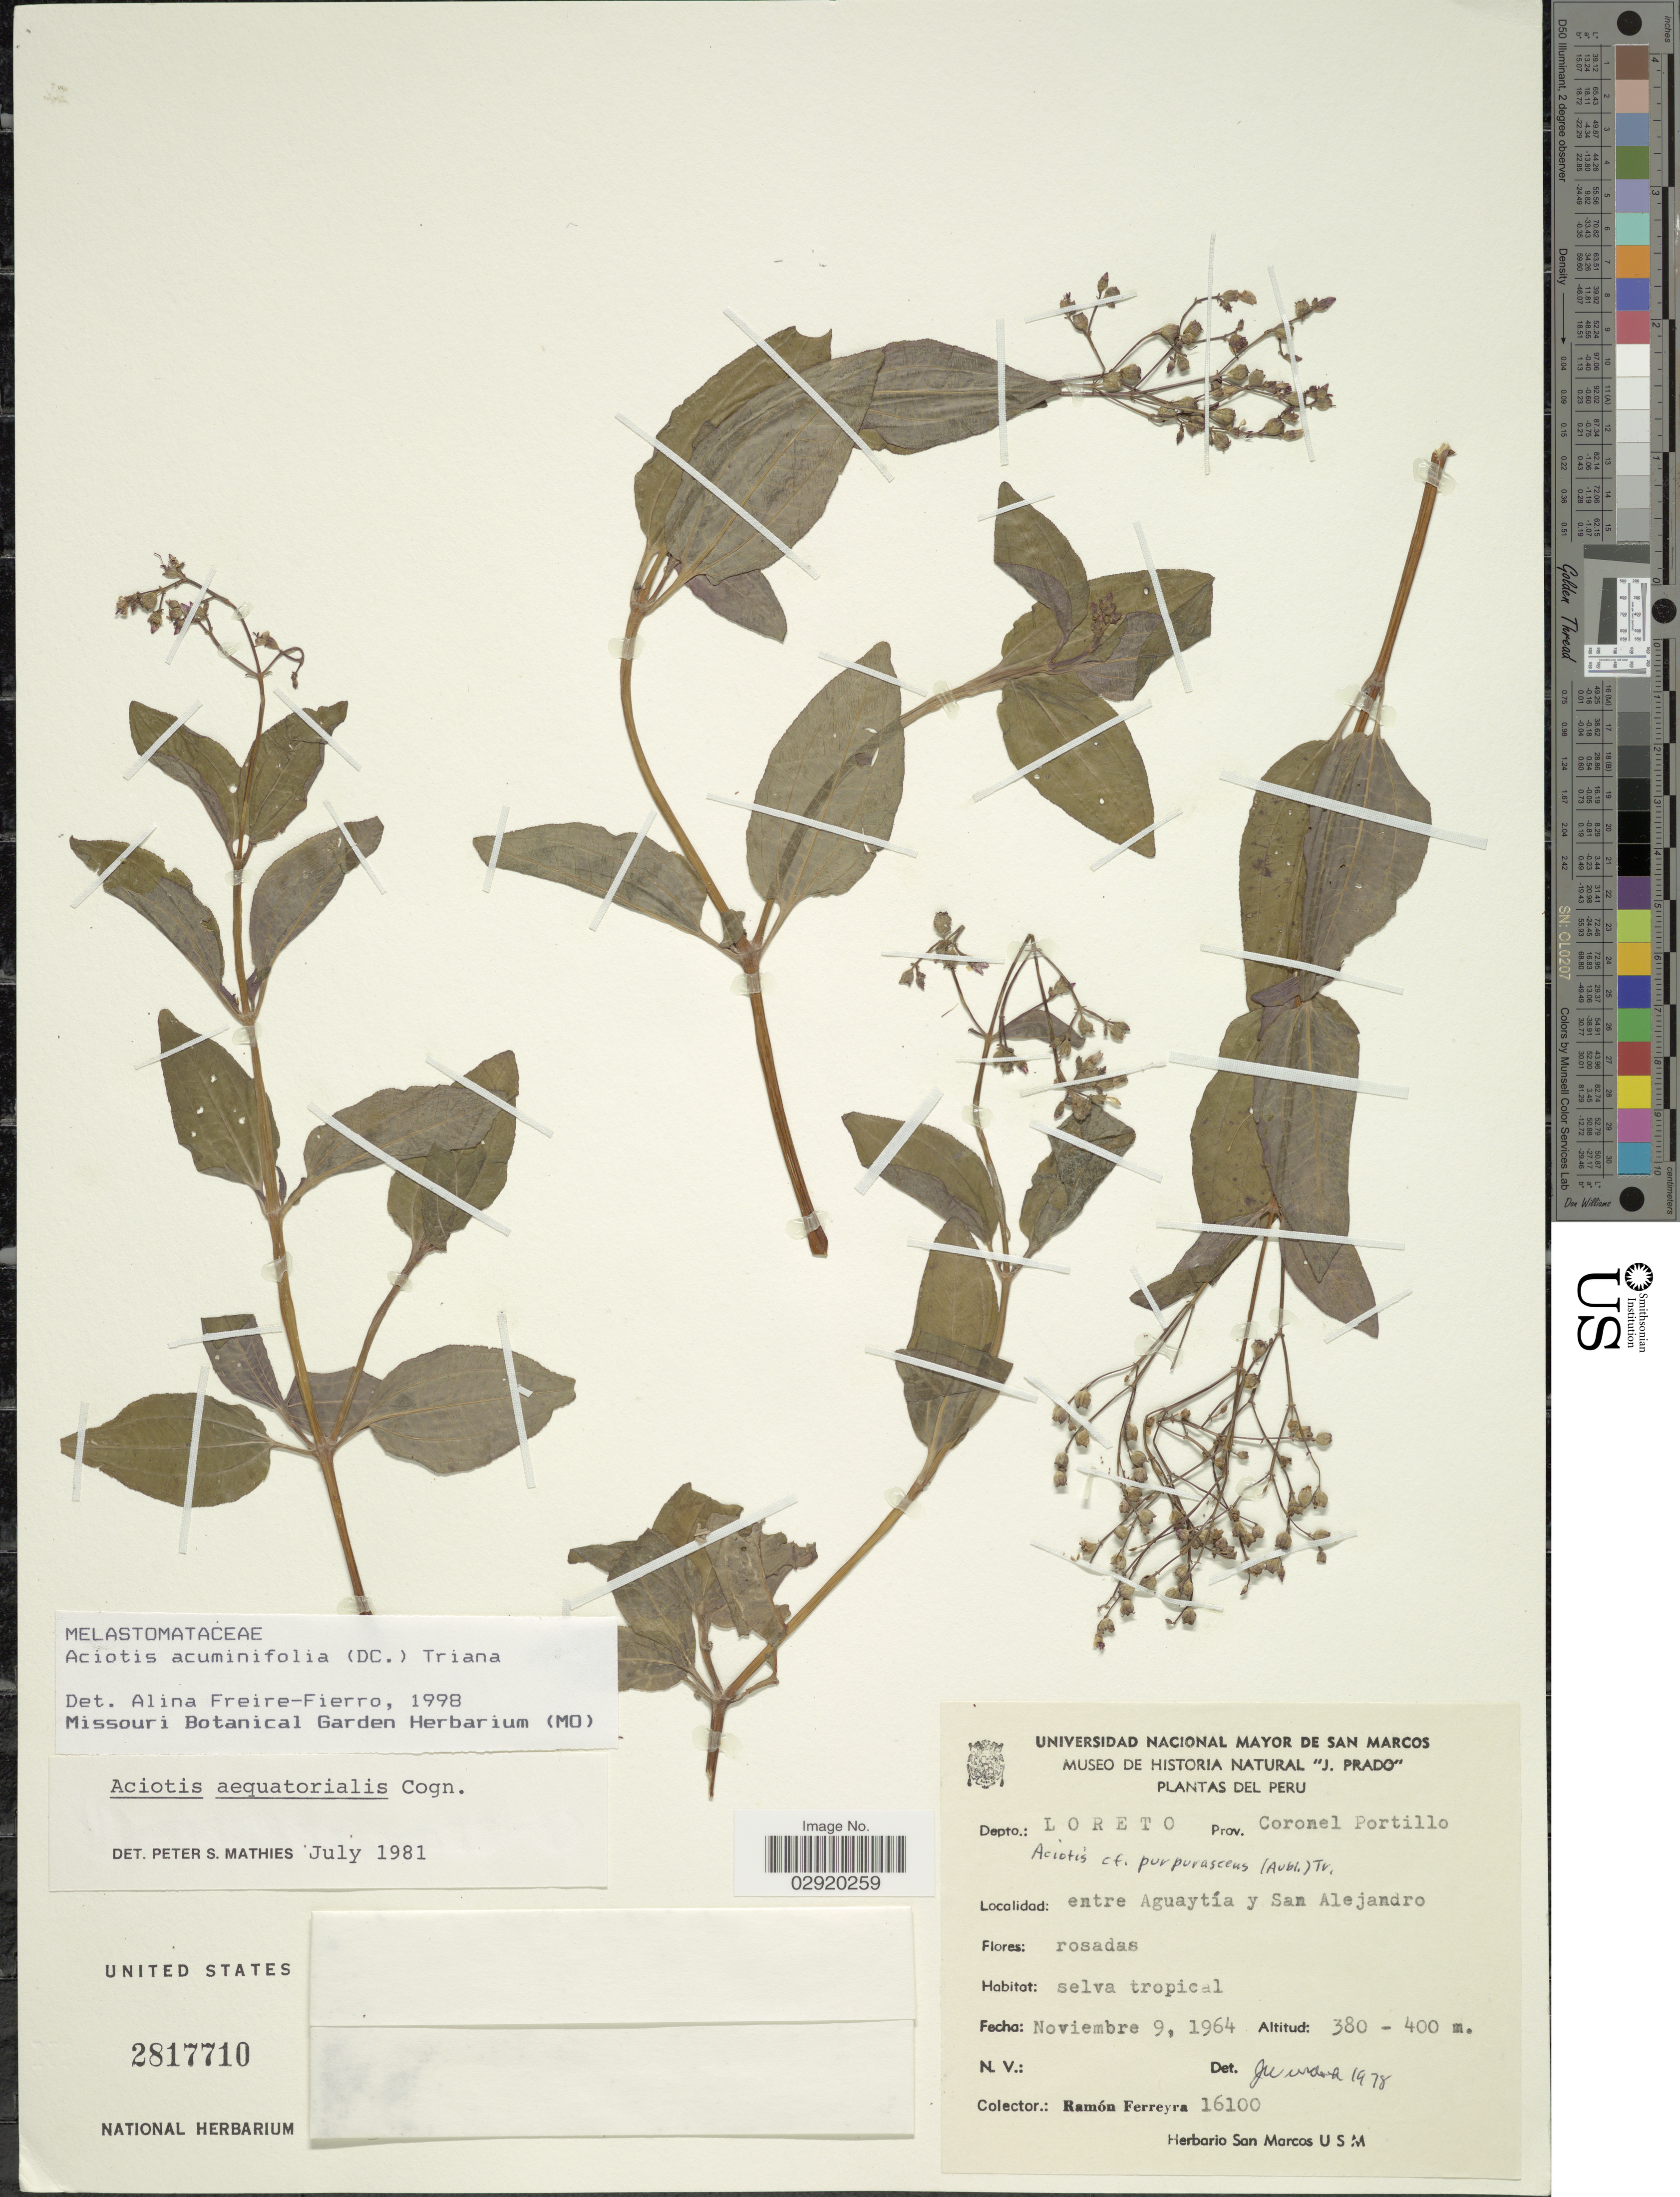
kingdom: Plantae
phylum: Tracheophyta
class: Magnoliopsida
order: Myrtales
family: Melastomataceae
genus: Aciotis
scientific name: Aciotis acuminifolia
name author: (Mart. ex DC.) Triana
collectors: R. A. Ferreyra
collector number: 16100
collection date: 1964-11-09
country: Peru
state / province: Loreto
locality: Depto.: Loreto, Prov. Cornel Portillo, entre Aguaytía y San Alejandro.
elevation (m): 380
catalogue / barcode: US 2817710